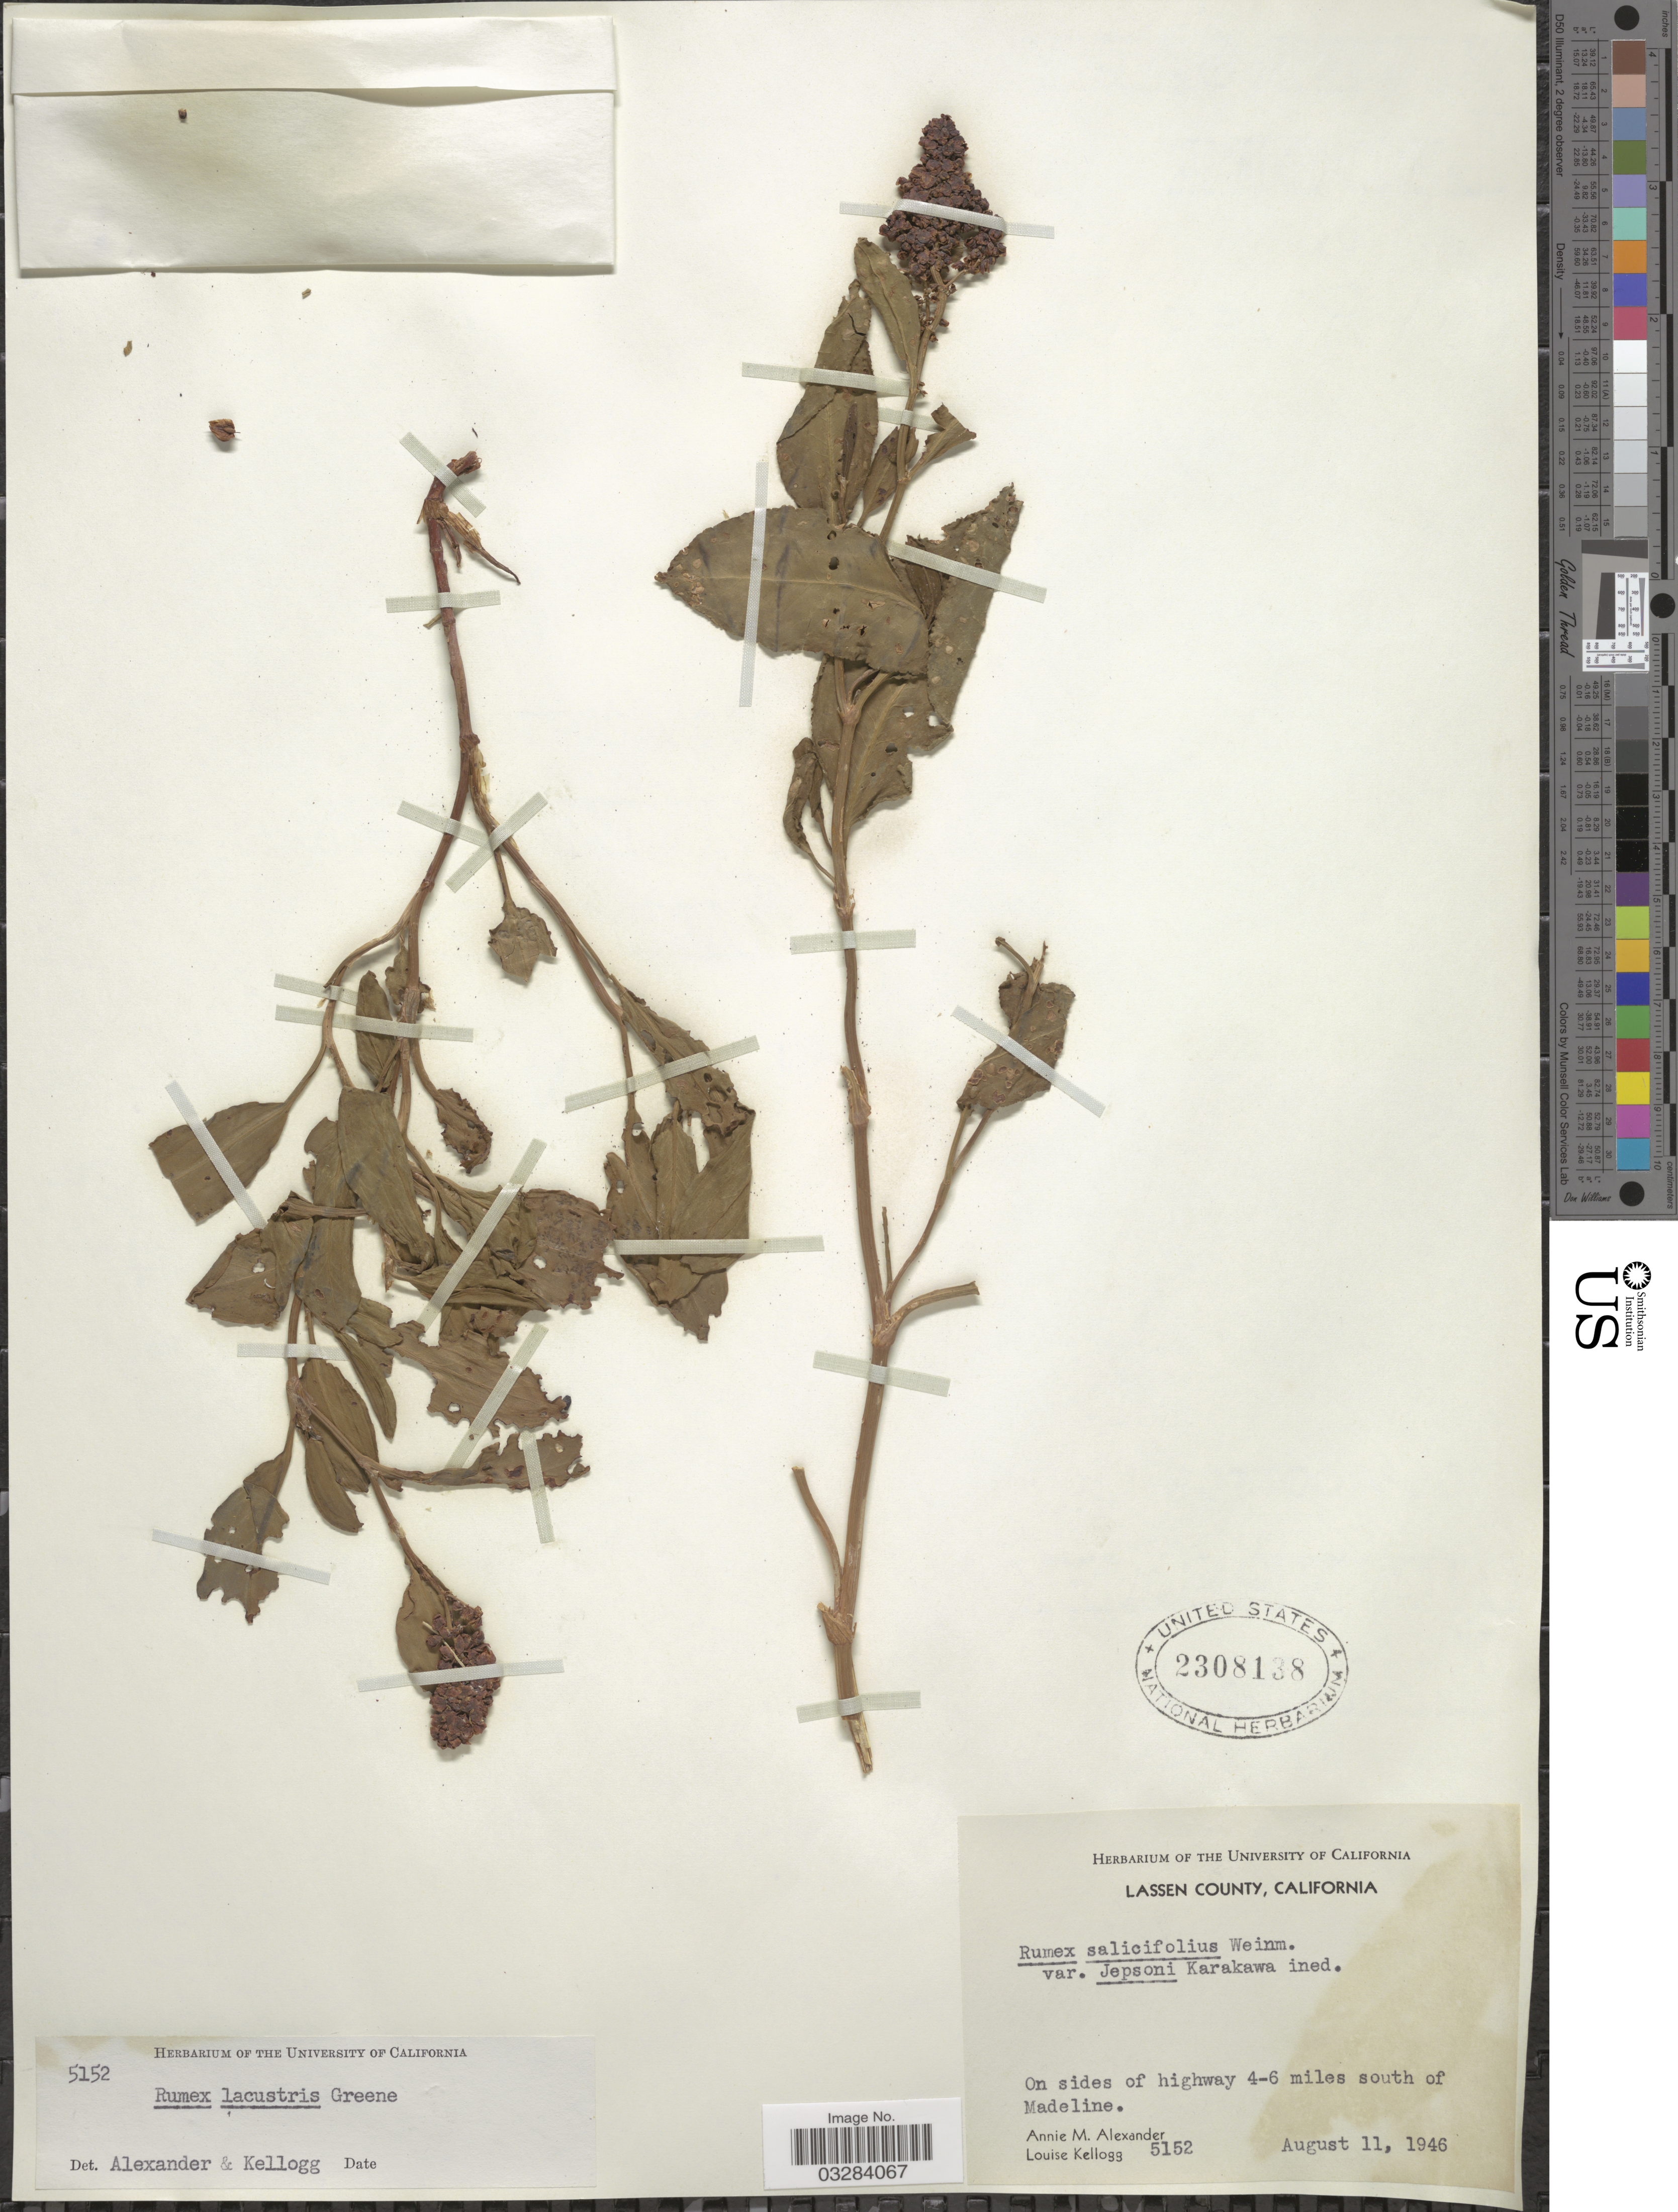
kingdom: Plantae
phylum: Tracheophyta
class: Magnoliopsida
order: Caryophyllales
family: Polygonaceae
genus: Rumex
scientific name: Rumex lacustris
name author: Greene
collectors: A. M. Alexander & L. Kellogg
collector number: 5152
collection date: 1946-08-11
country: United States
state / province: California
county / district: Lassen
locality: Lassen County. On sides of highway 4-6 miles south of Madeline.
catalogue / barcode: US 2308138